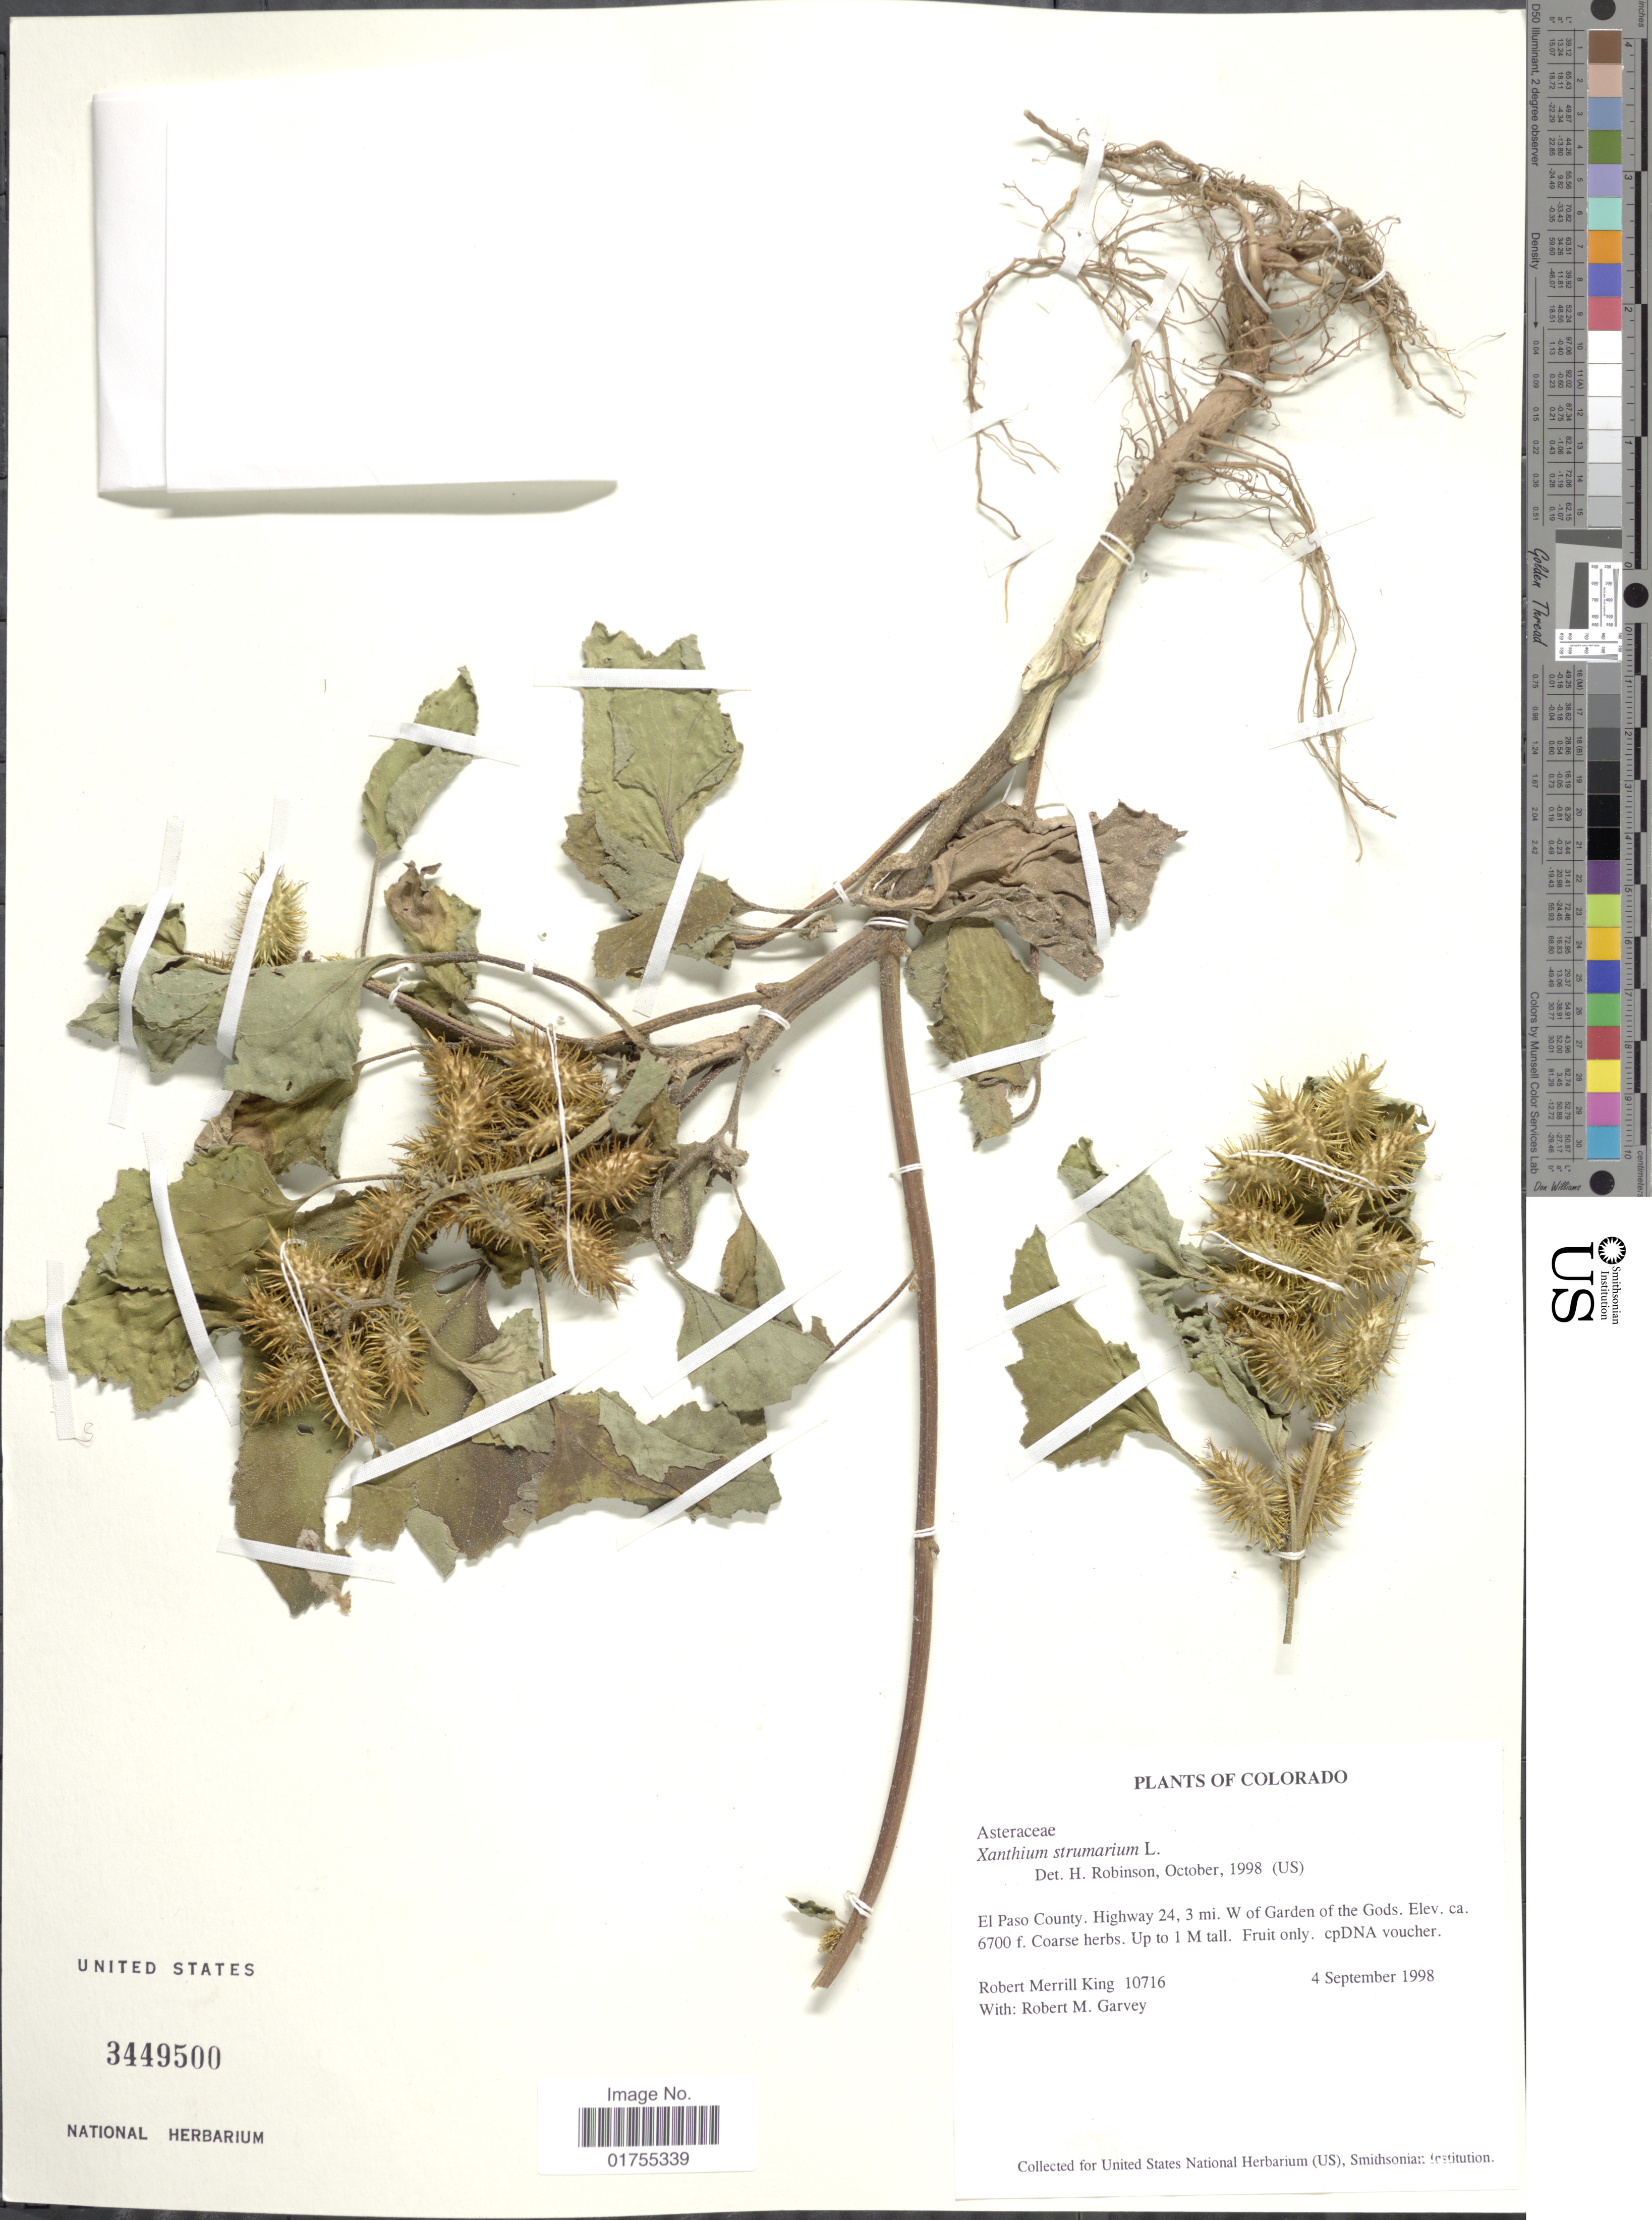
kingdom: Plantae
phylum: Tracheophyta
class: Magnoliopsida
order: Asterales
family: Asteraceae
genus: Xanthium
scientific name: Xanthium strumarium var. canadense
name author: (Mill.) Torr. & A. Gray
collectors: R. M. King & R. Garvey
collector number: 10716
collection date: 1998-09-04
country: United States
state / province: Colorado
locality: El Paso County, Highway 24, 3 mi. W of Garden of the Gods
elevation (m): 2042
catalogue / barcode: US 3449500